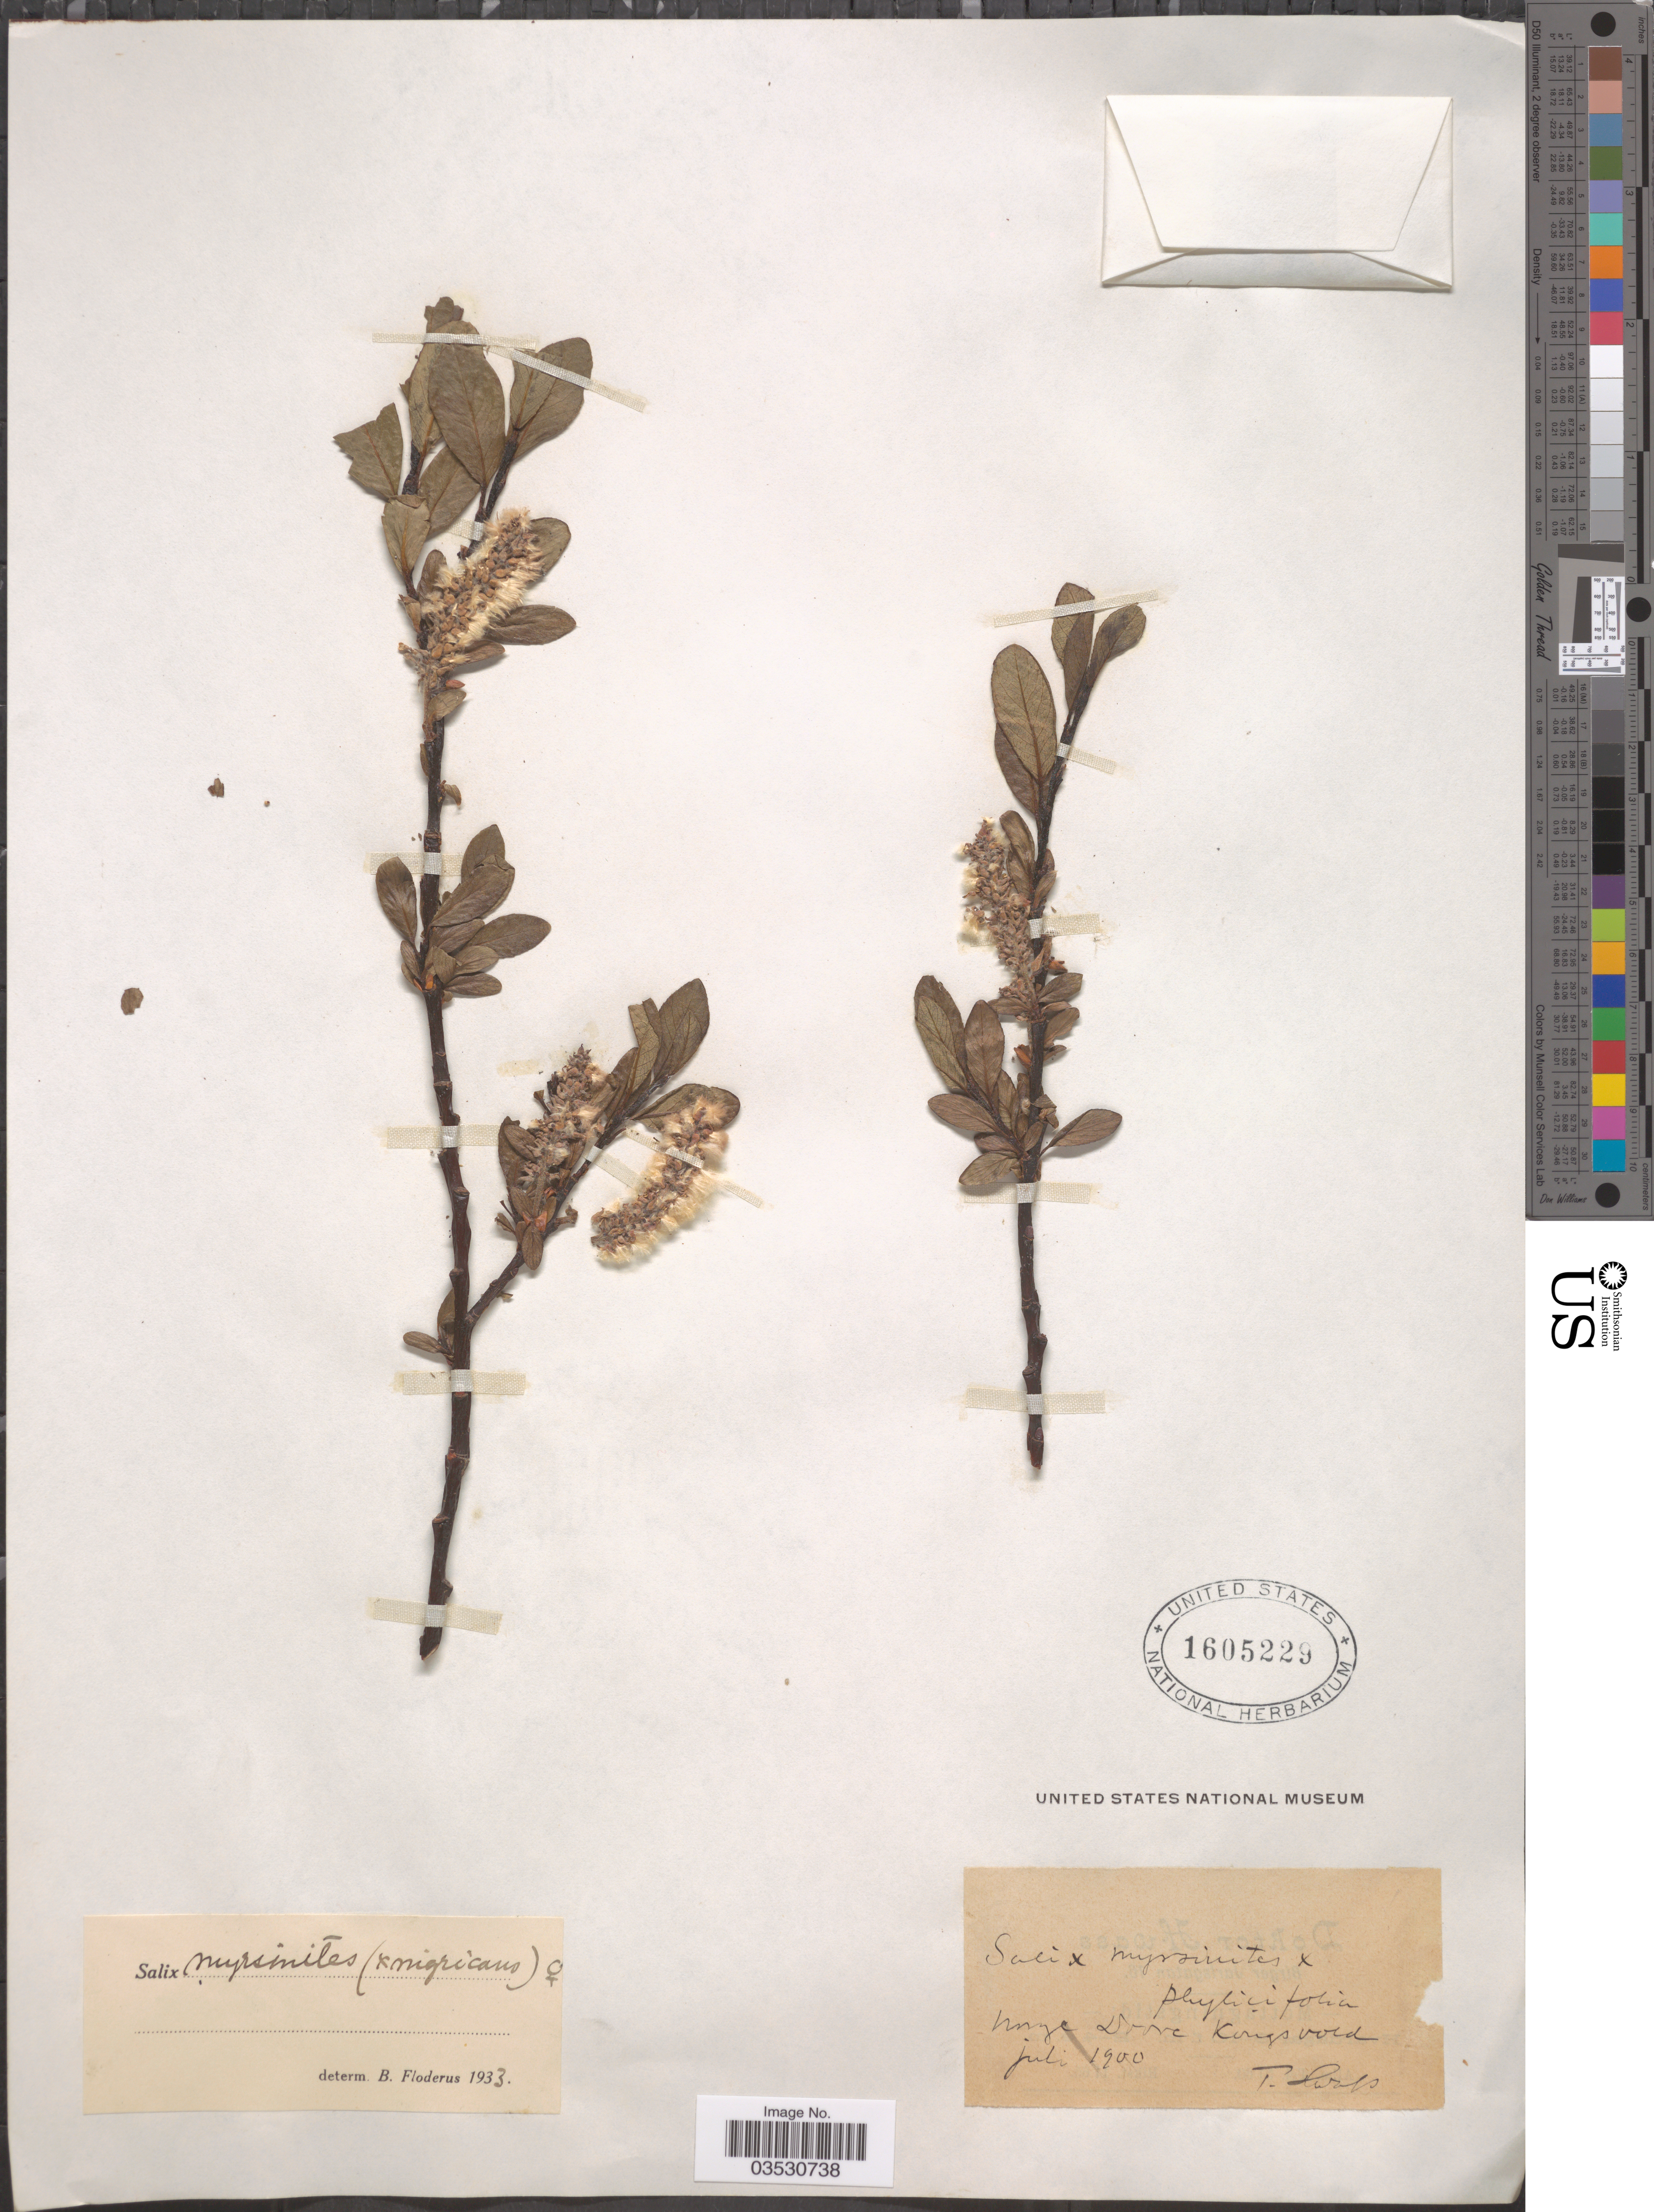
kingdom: Plantae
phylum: Tracheophyta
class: Magnoliopsida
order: Malpighiales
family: Salicaceae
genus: Salix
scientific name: Salix myrsinites x S. nigricans Sm.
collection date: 1900-07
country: Norway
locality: Norge Dovre Kongsvold.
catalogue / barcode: US 1605229